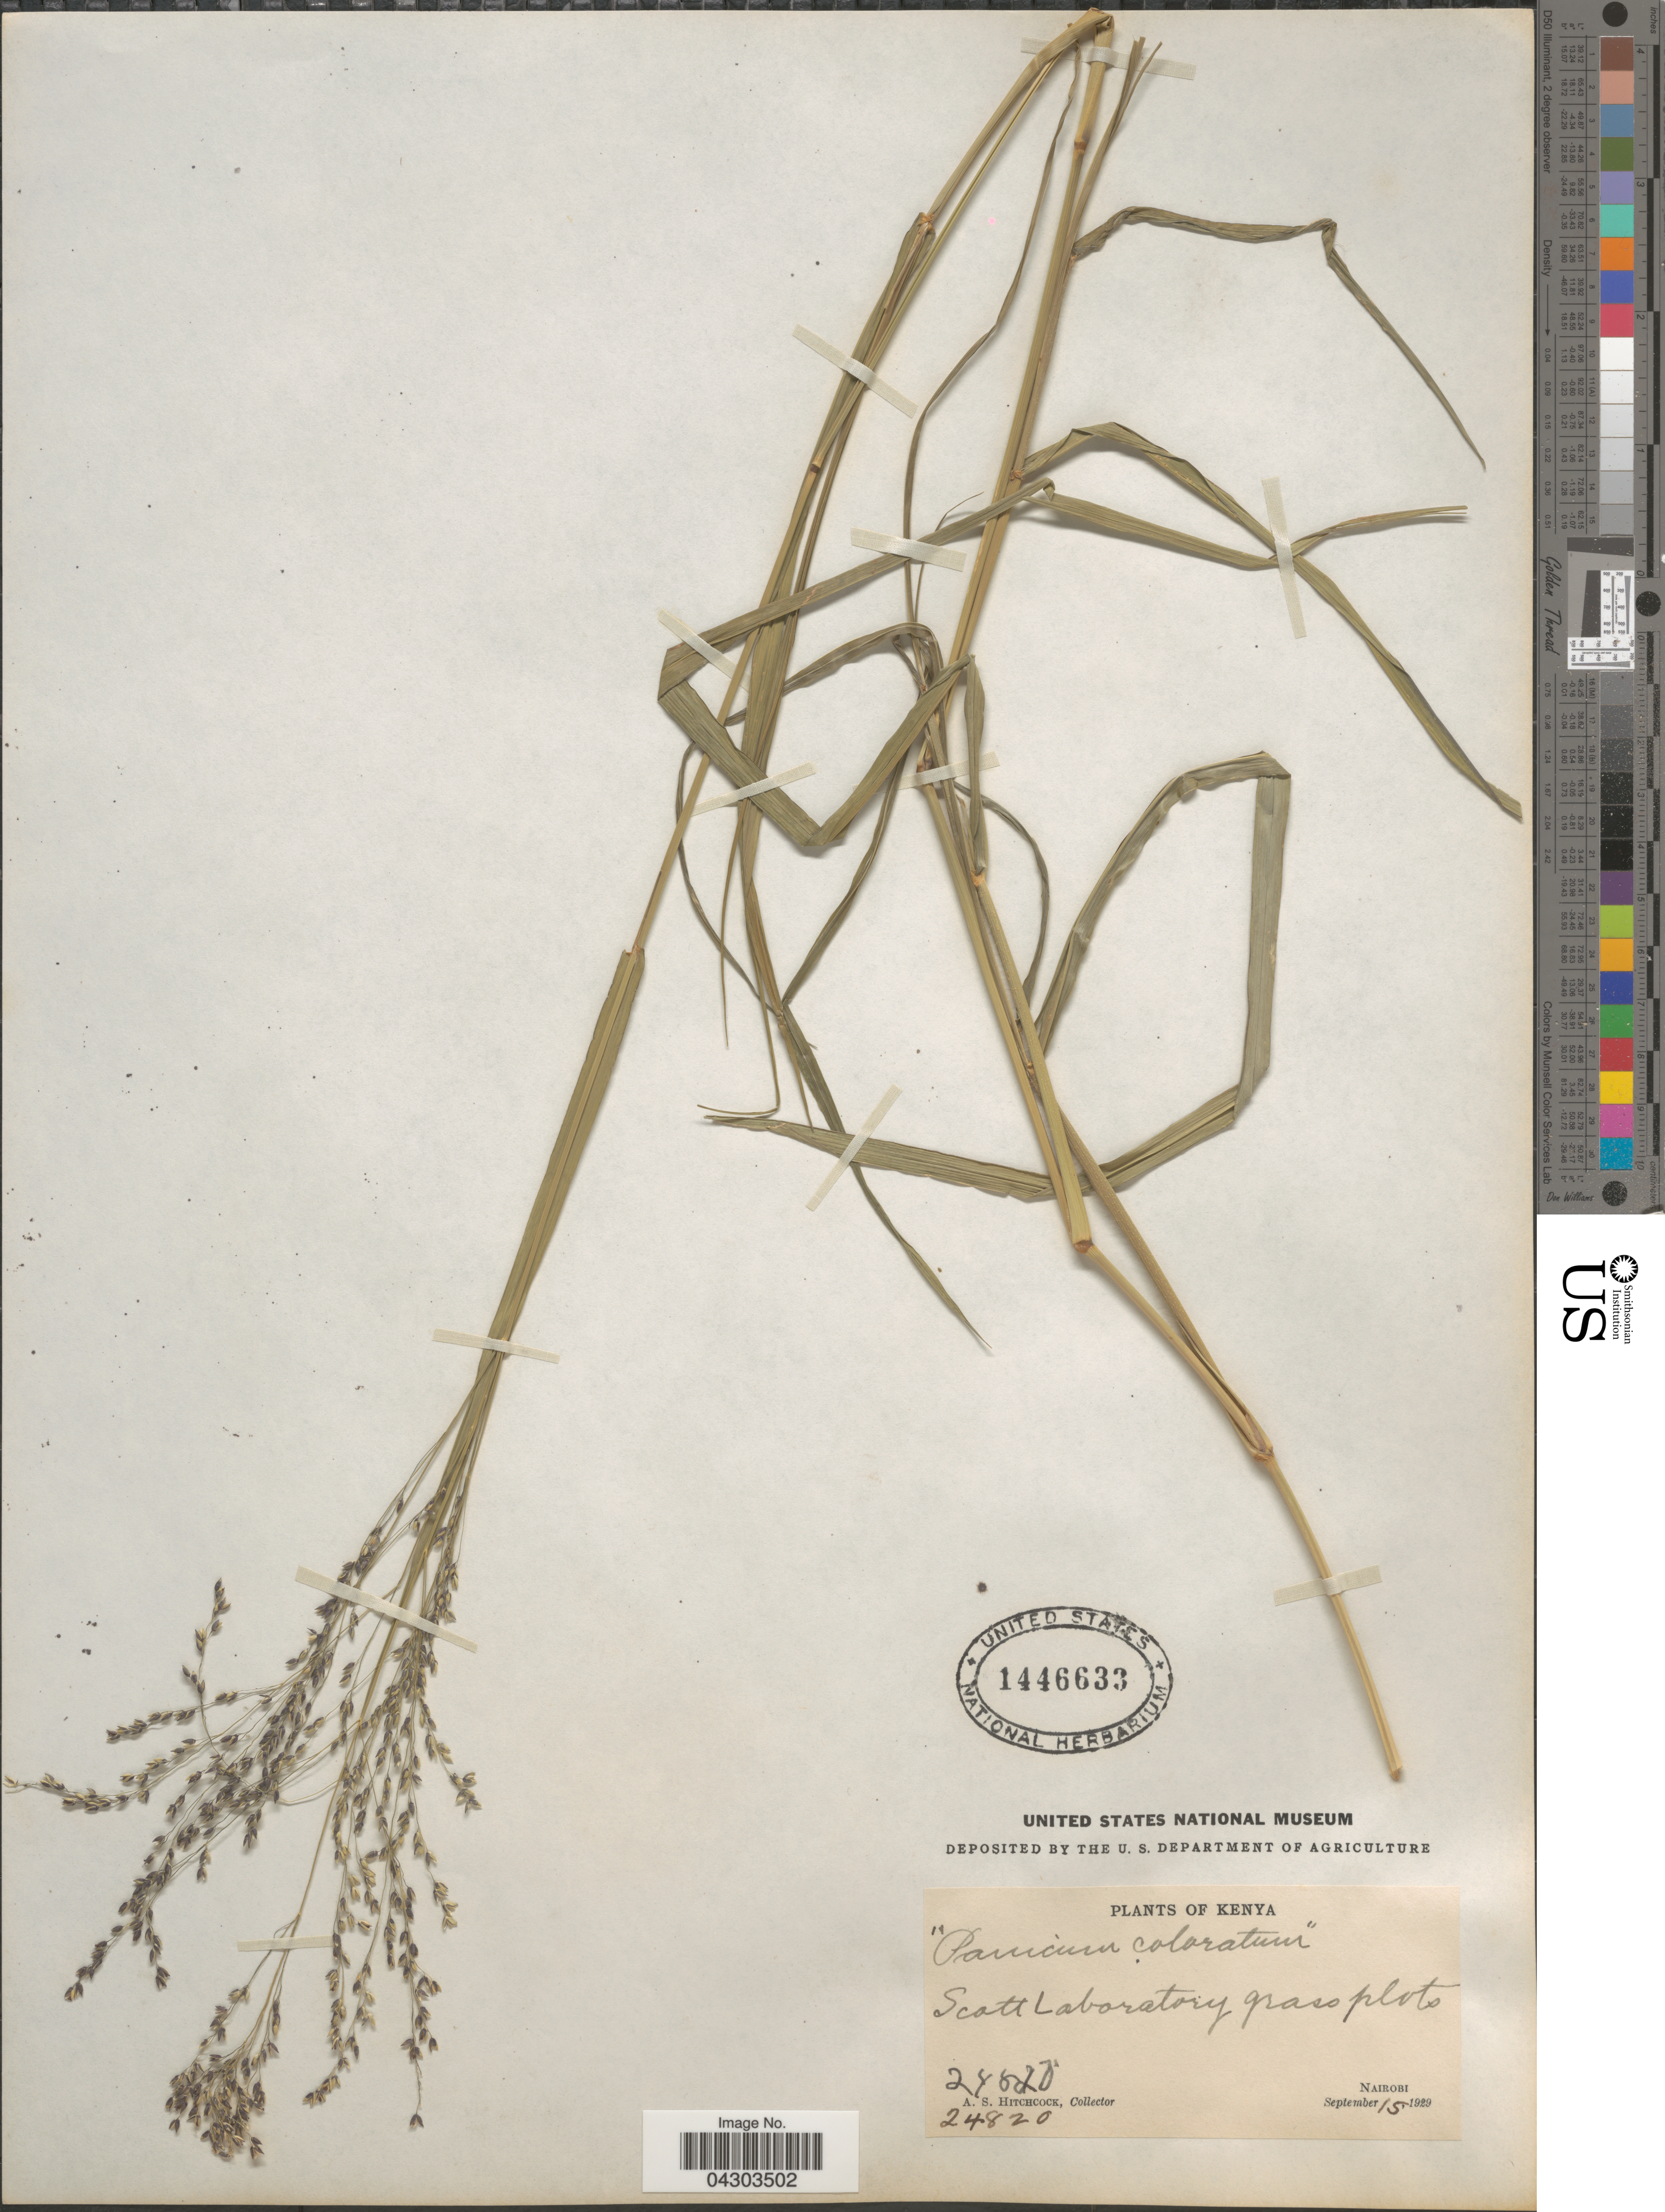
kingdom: Plantae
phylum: Tracheophyta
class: Liliopsida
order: Poales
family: Poaceae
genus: Panicum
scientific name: Panicum coloratum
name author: L.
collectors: A. S. Hitchcock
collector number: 24820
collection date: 1929-09-15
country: Kenya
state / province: Nairobi Area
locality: Scott Laboratory grass plots. Nairobi.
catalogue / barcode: US 1446633